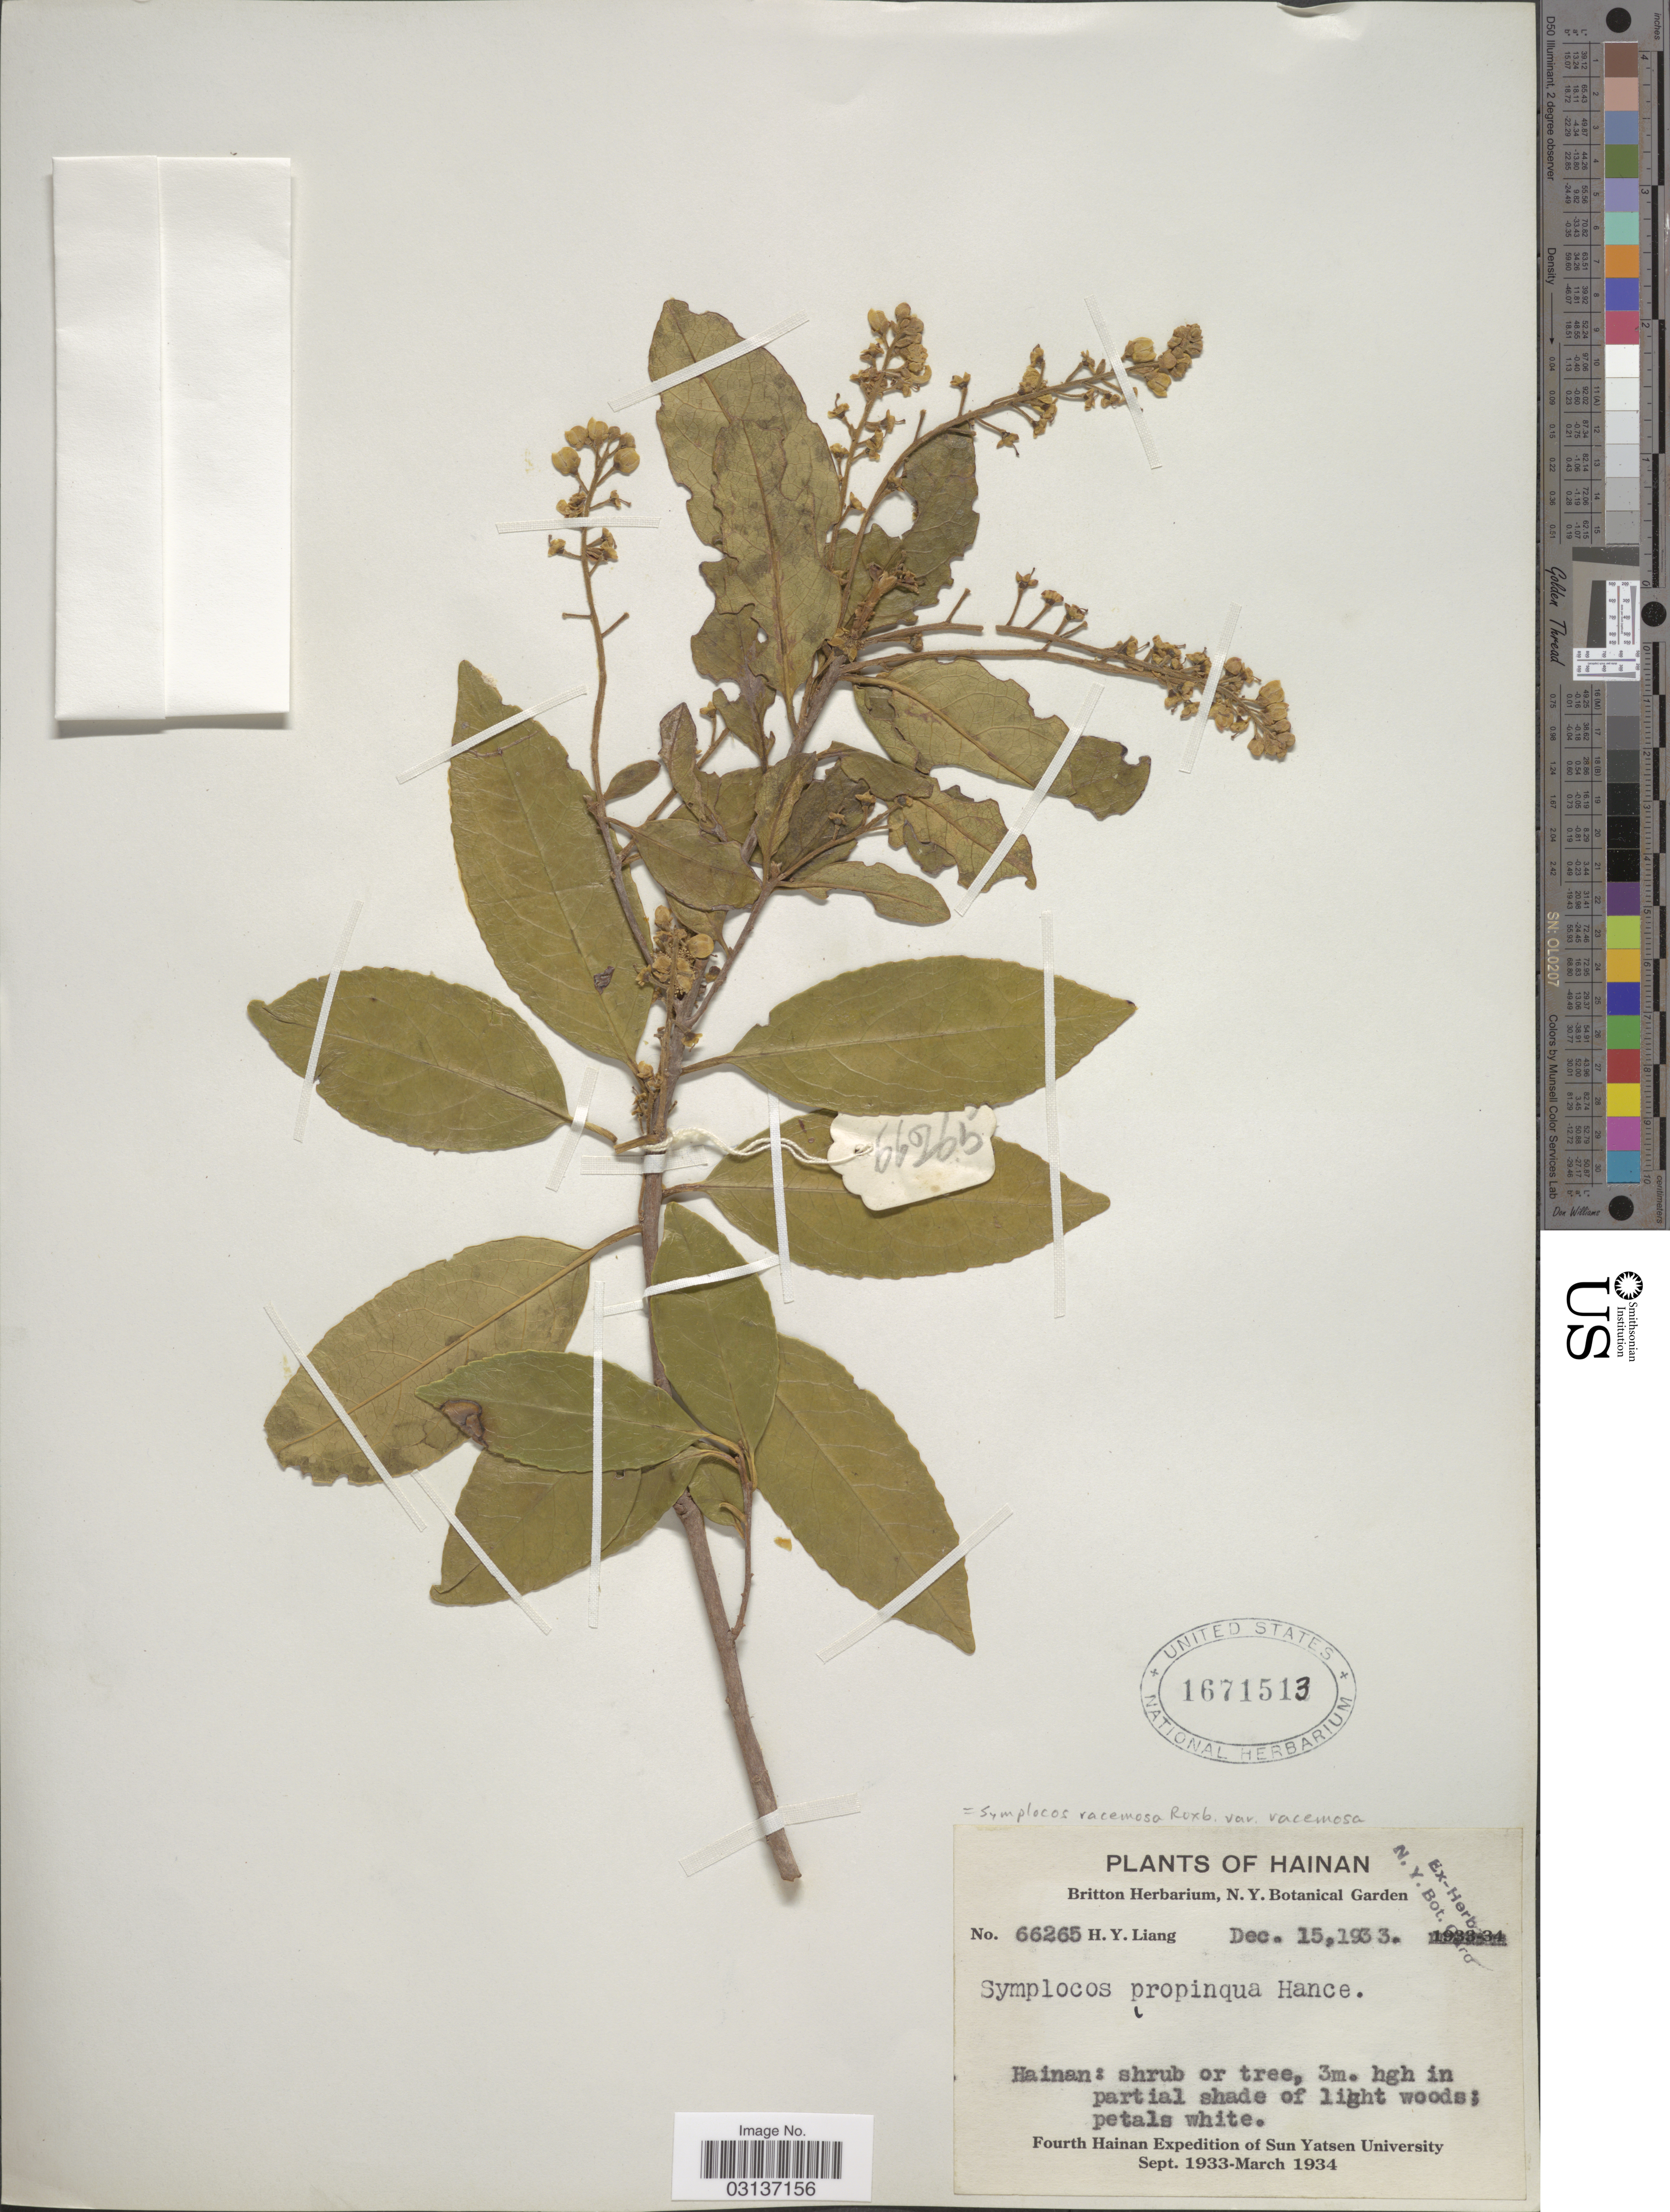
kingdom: Plantae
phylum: Tracheophyta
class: Magnoliopsida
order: Ericales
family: Symplocaceae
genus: Symplocos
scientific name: Symplocos racemosa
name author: Roxb.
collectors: H. Y. Liang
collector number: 66265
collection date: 1933-12-15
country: China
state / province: Hainan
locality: Hainan.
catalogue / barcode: US 1671513